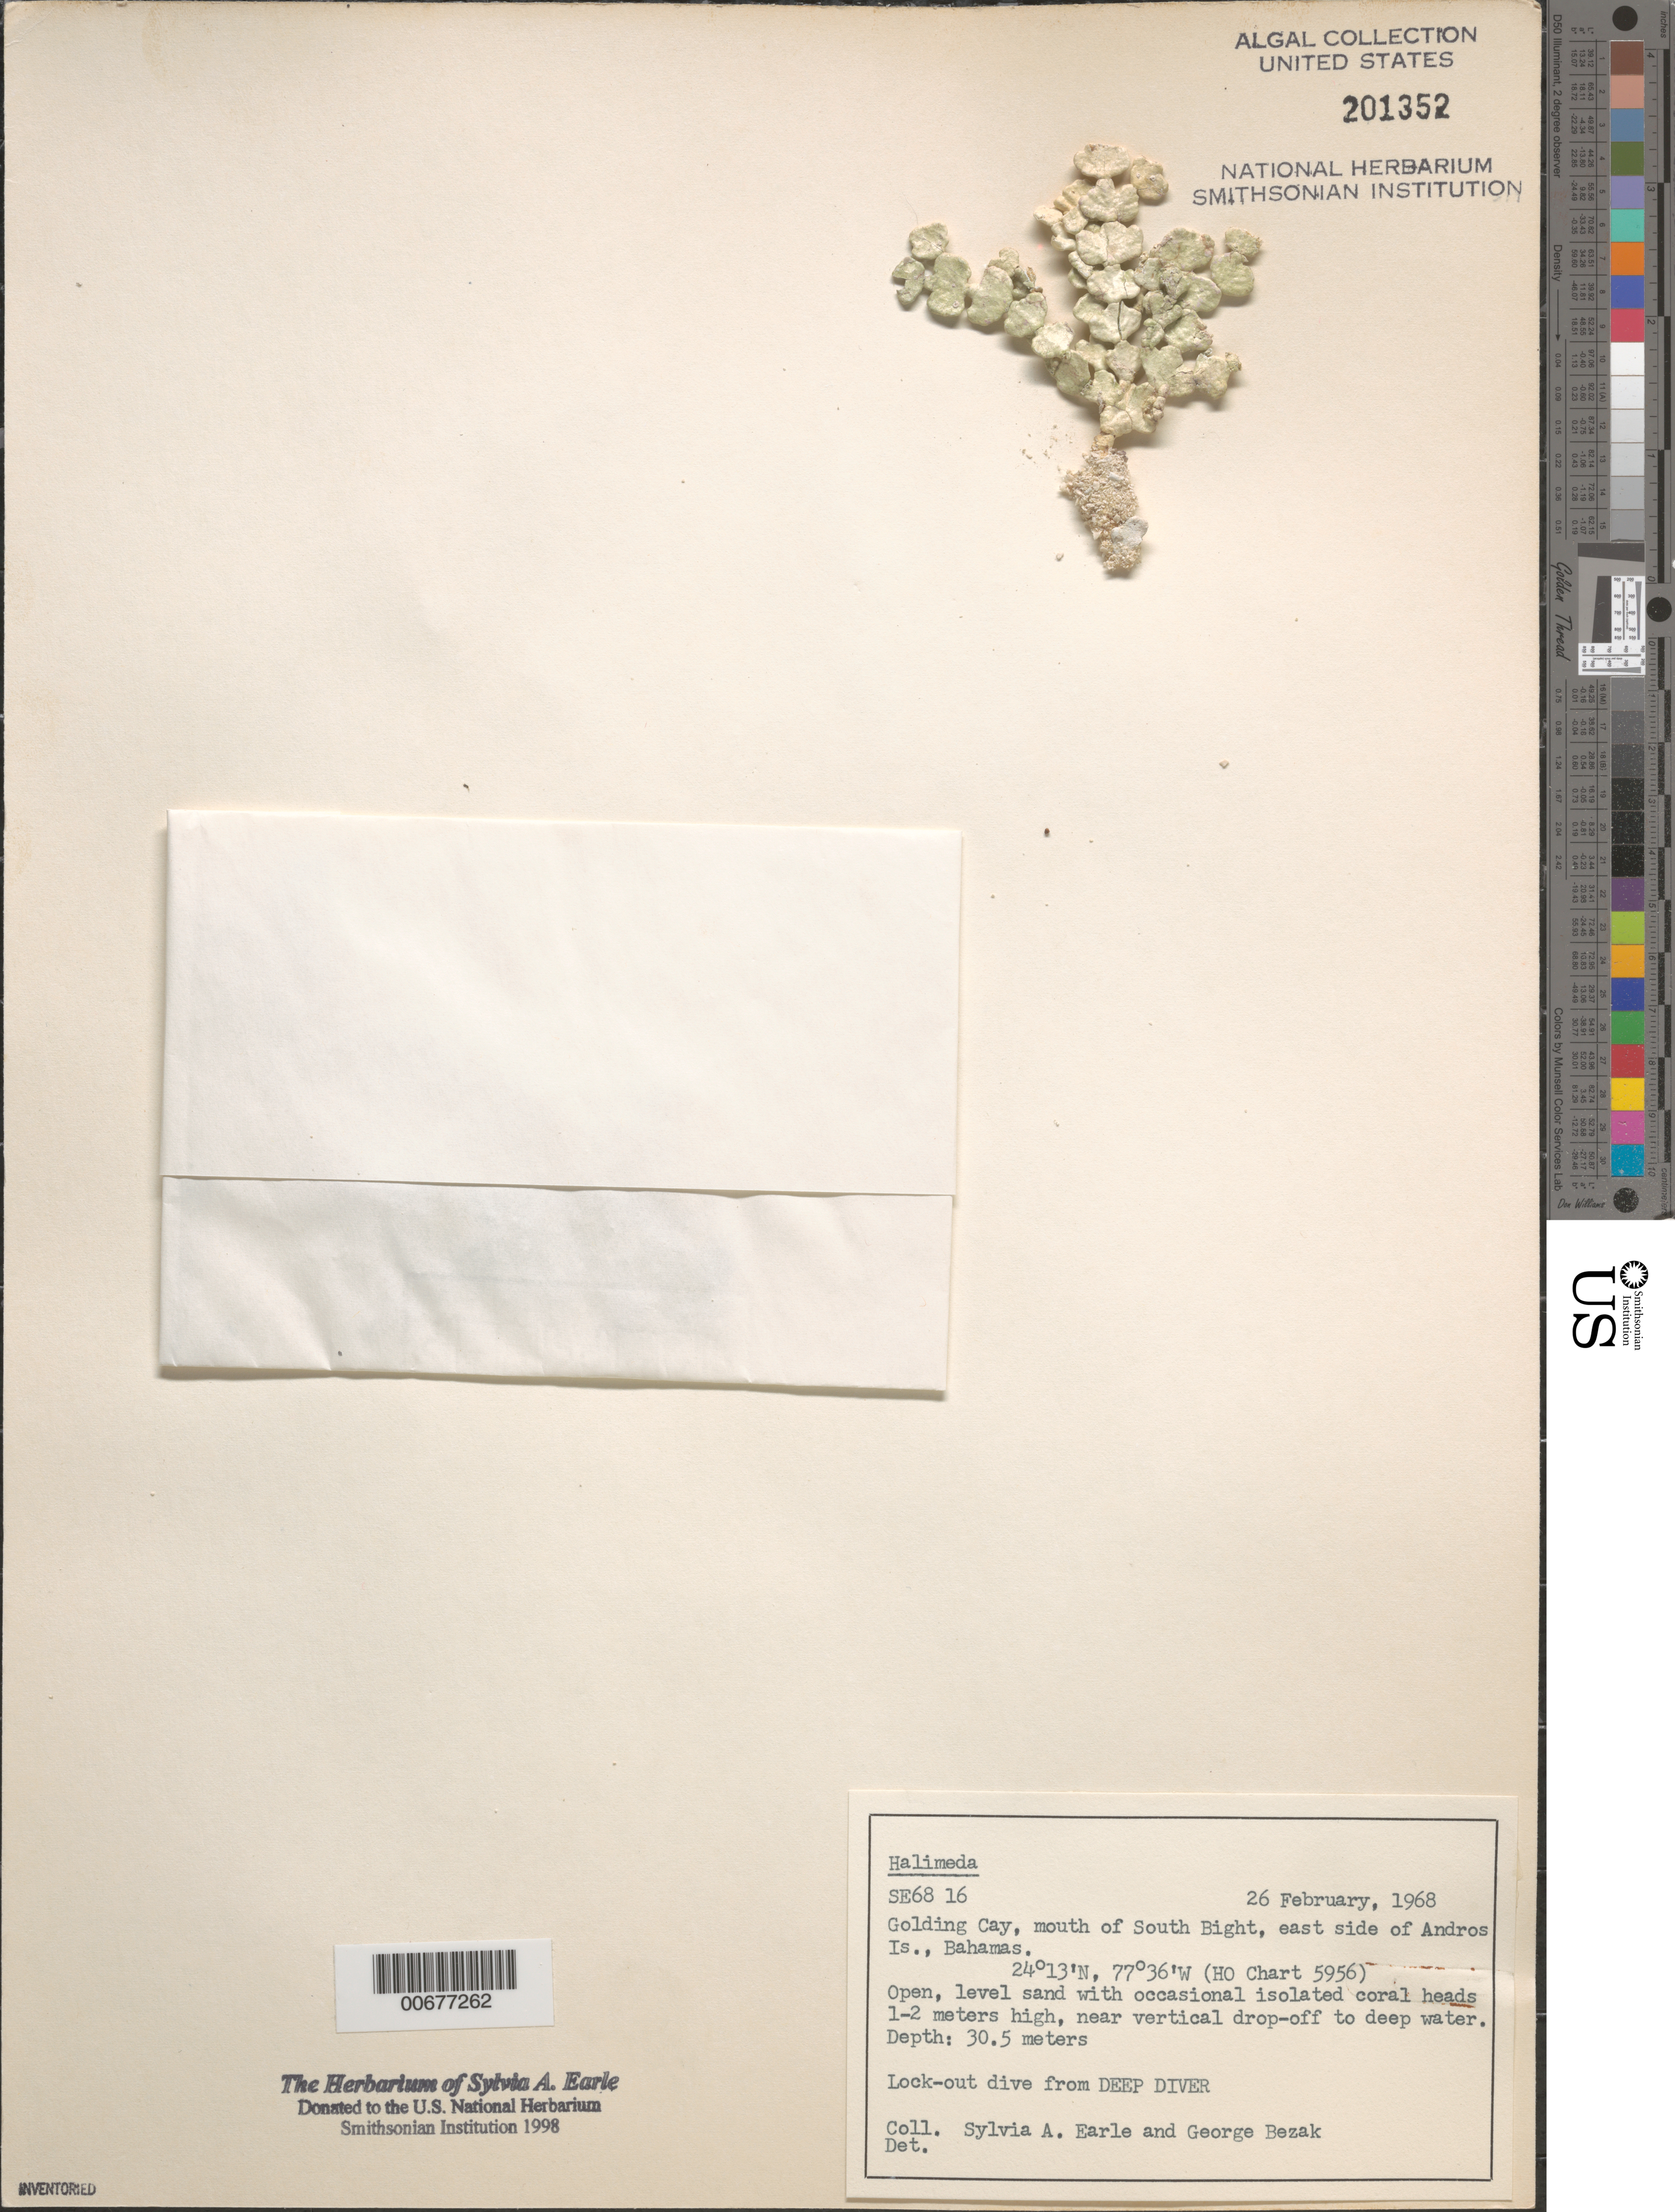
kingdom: Plantae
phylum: Chlorophyta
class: Ulvophyceae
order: Bryopsidales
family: Halimedaceae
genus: Halimeda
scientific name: Halimeda sp.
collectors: S. A. Earle & G. Bezak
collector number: SE 6816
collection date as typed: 26 Feb 1968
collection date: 1968-02-26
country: Bahamas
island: Golding Cay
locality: South Bight mouth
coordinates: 24 13' N, 77 36' W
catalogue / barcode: US 201352